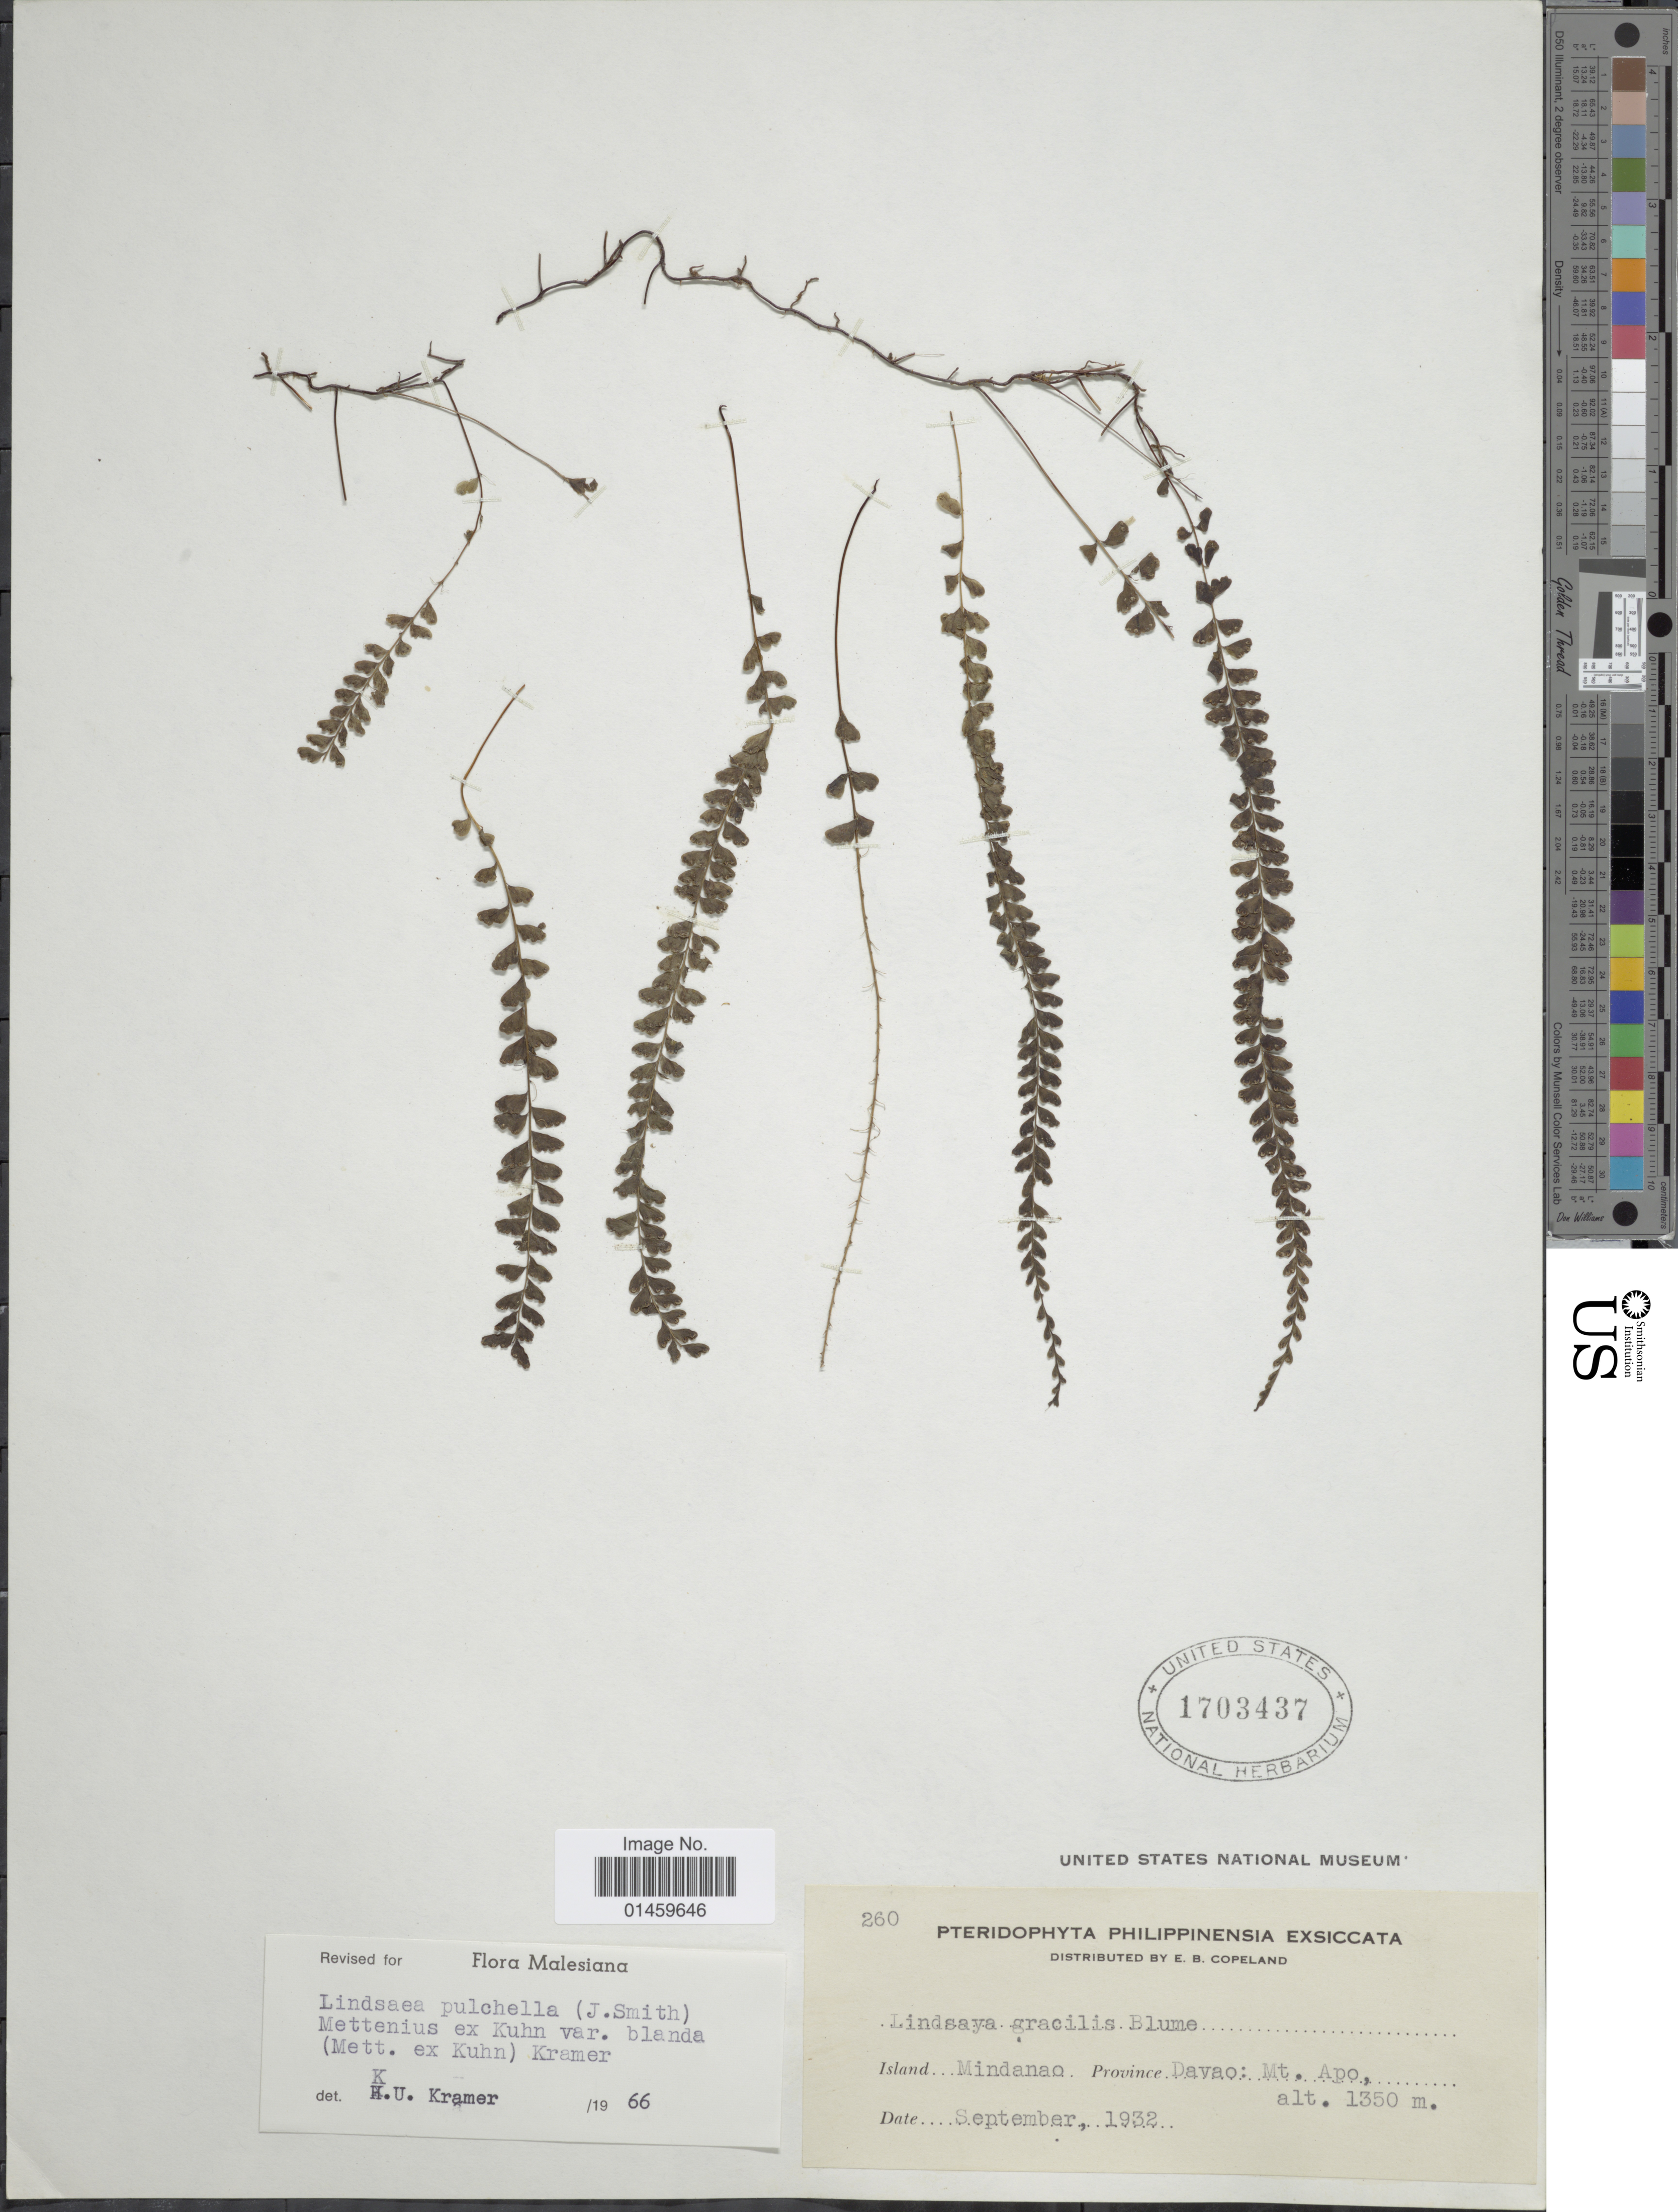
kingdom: Plantae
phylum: Tracheophyta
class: Polypodiopsida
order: Polypodiales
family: Lindsaeaceae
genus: Lindsaea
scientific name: Lindsaea pulchella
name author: (J. Sm.) Mett. ex Kuhn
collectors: E. B. Copeland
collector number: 260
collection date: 1932-09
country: Philippines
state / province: Davao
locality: Island Mindanao. Province Davao: Mt. Apo.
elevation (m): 1350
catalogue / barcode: US 1703437